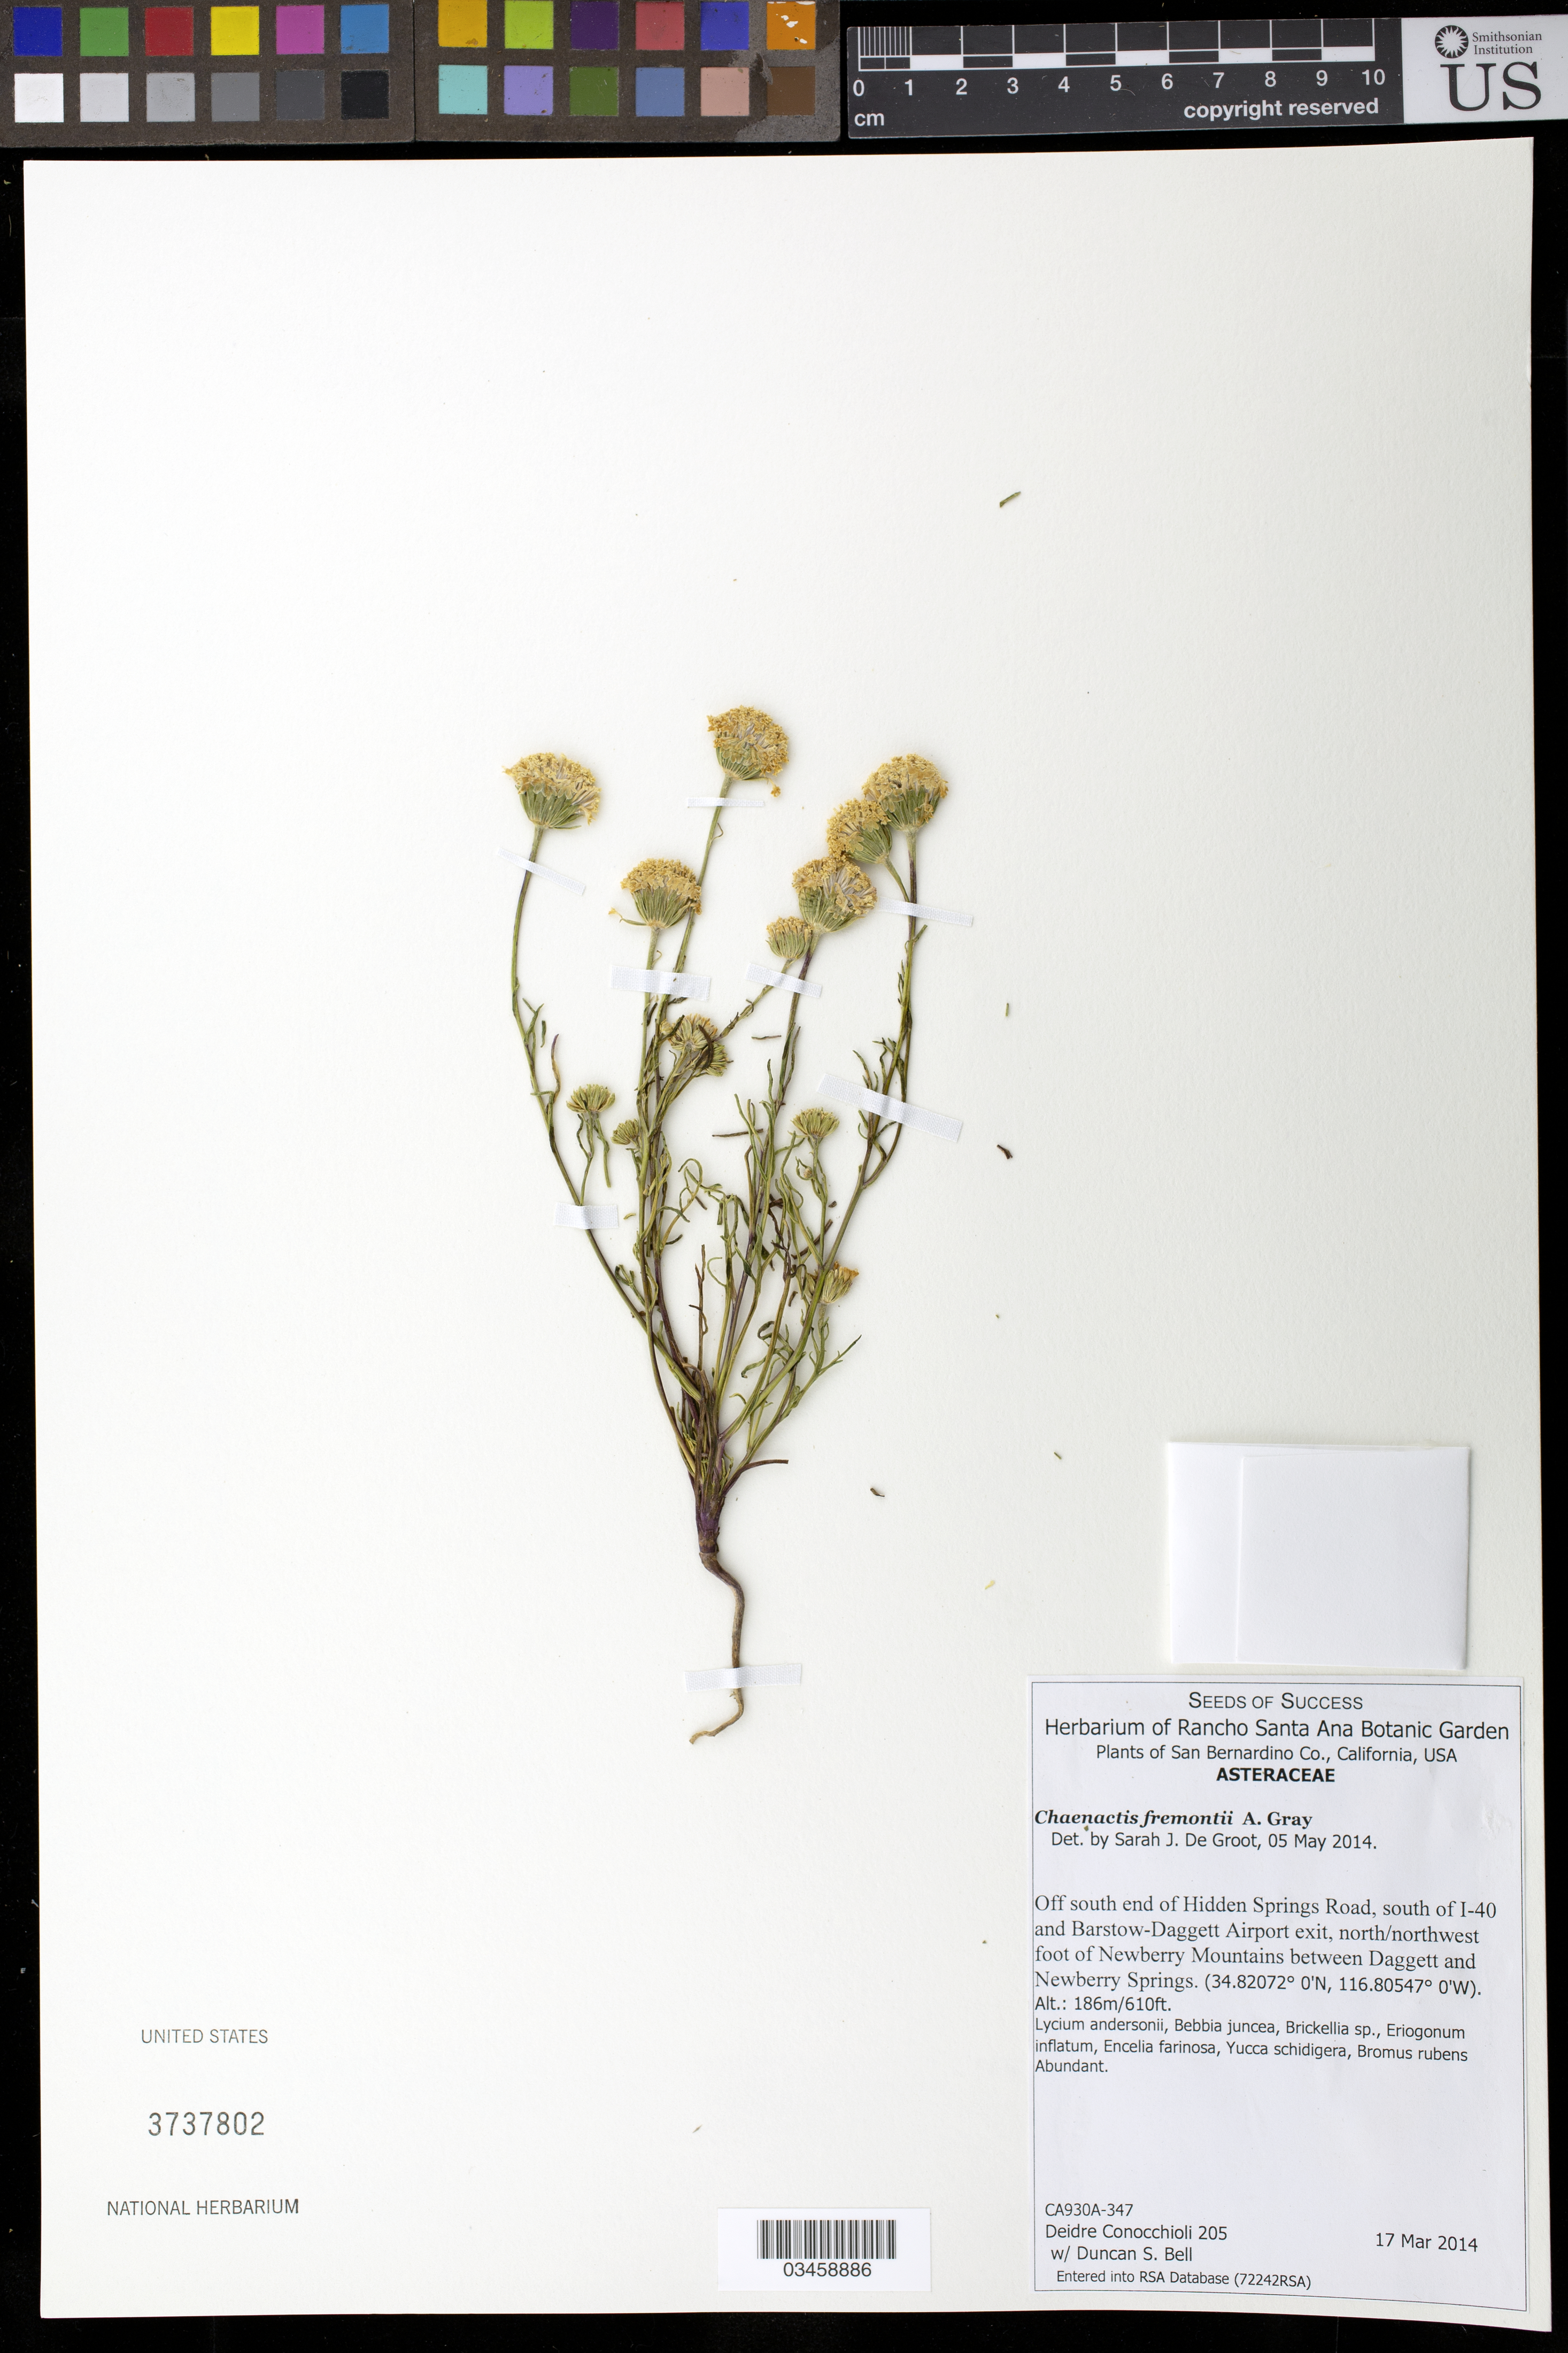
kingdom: Plantae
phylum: Tracheophyta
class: Magnoliopsida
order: Asterales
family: Asteraceae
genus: Chaenactis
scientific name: Chaenactis fremontii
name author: A. Gray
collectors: D. Conocchioli & D. S. Bell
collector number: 205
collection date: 2014-03-17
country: United States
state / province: California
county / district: San Bernardino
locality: Off south end of Hidden Springs Road, S of I-40 and Barstow-Daggett Airport exit, NNW foot of Newberry Mts between Daggett and Newberry Springs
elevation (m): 186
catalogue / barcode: US 3737802